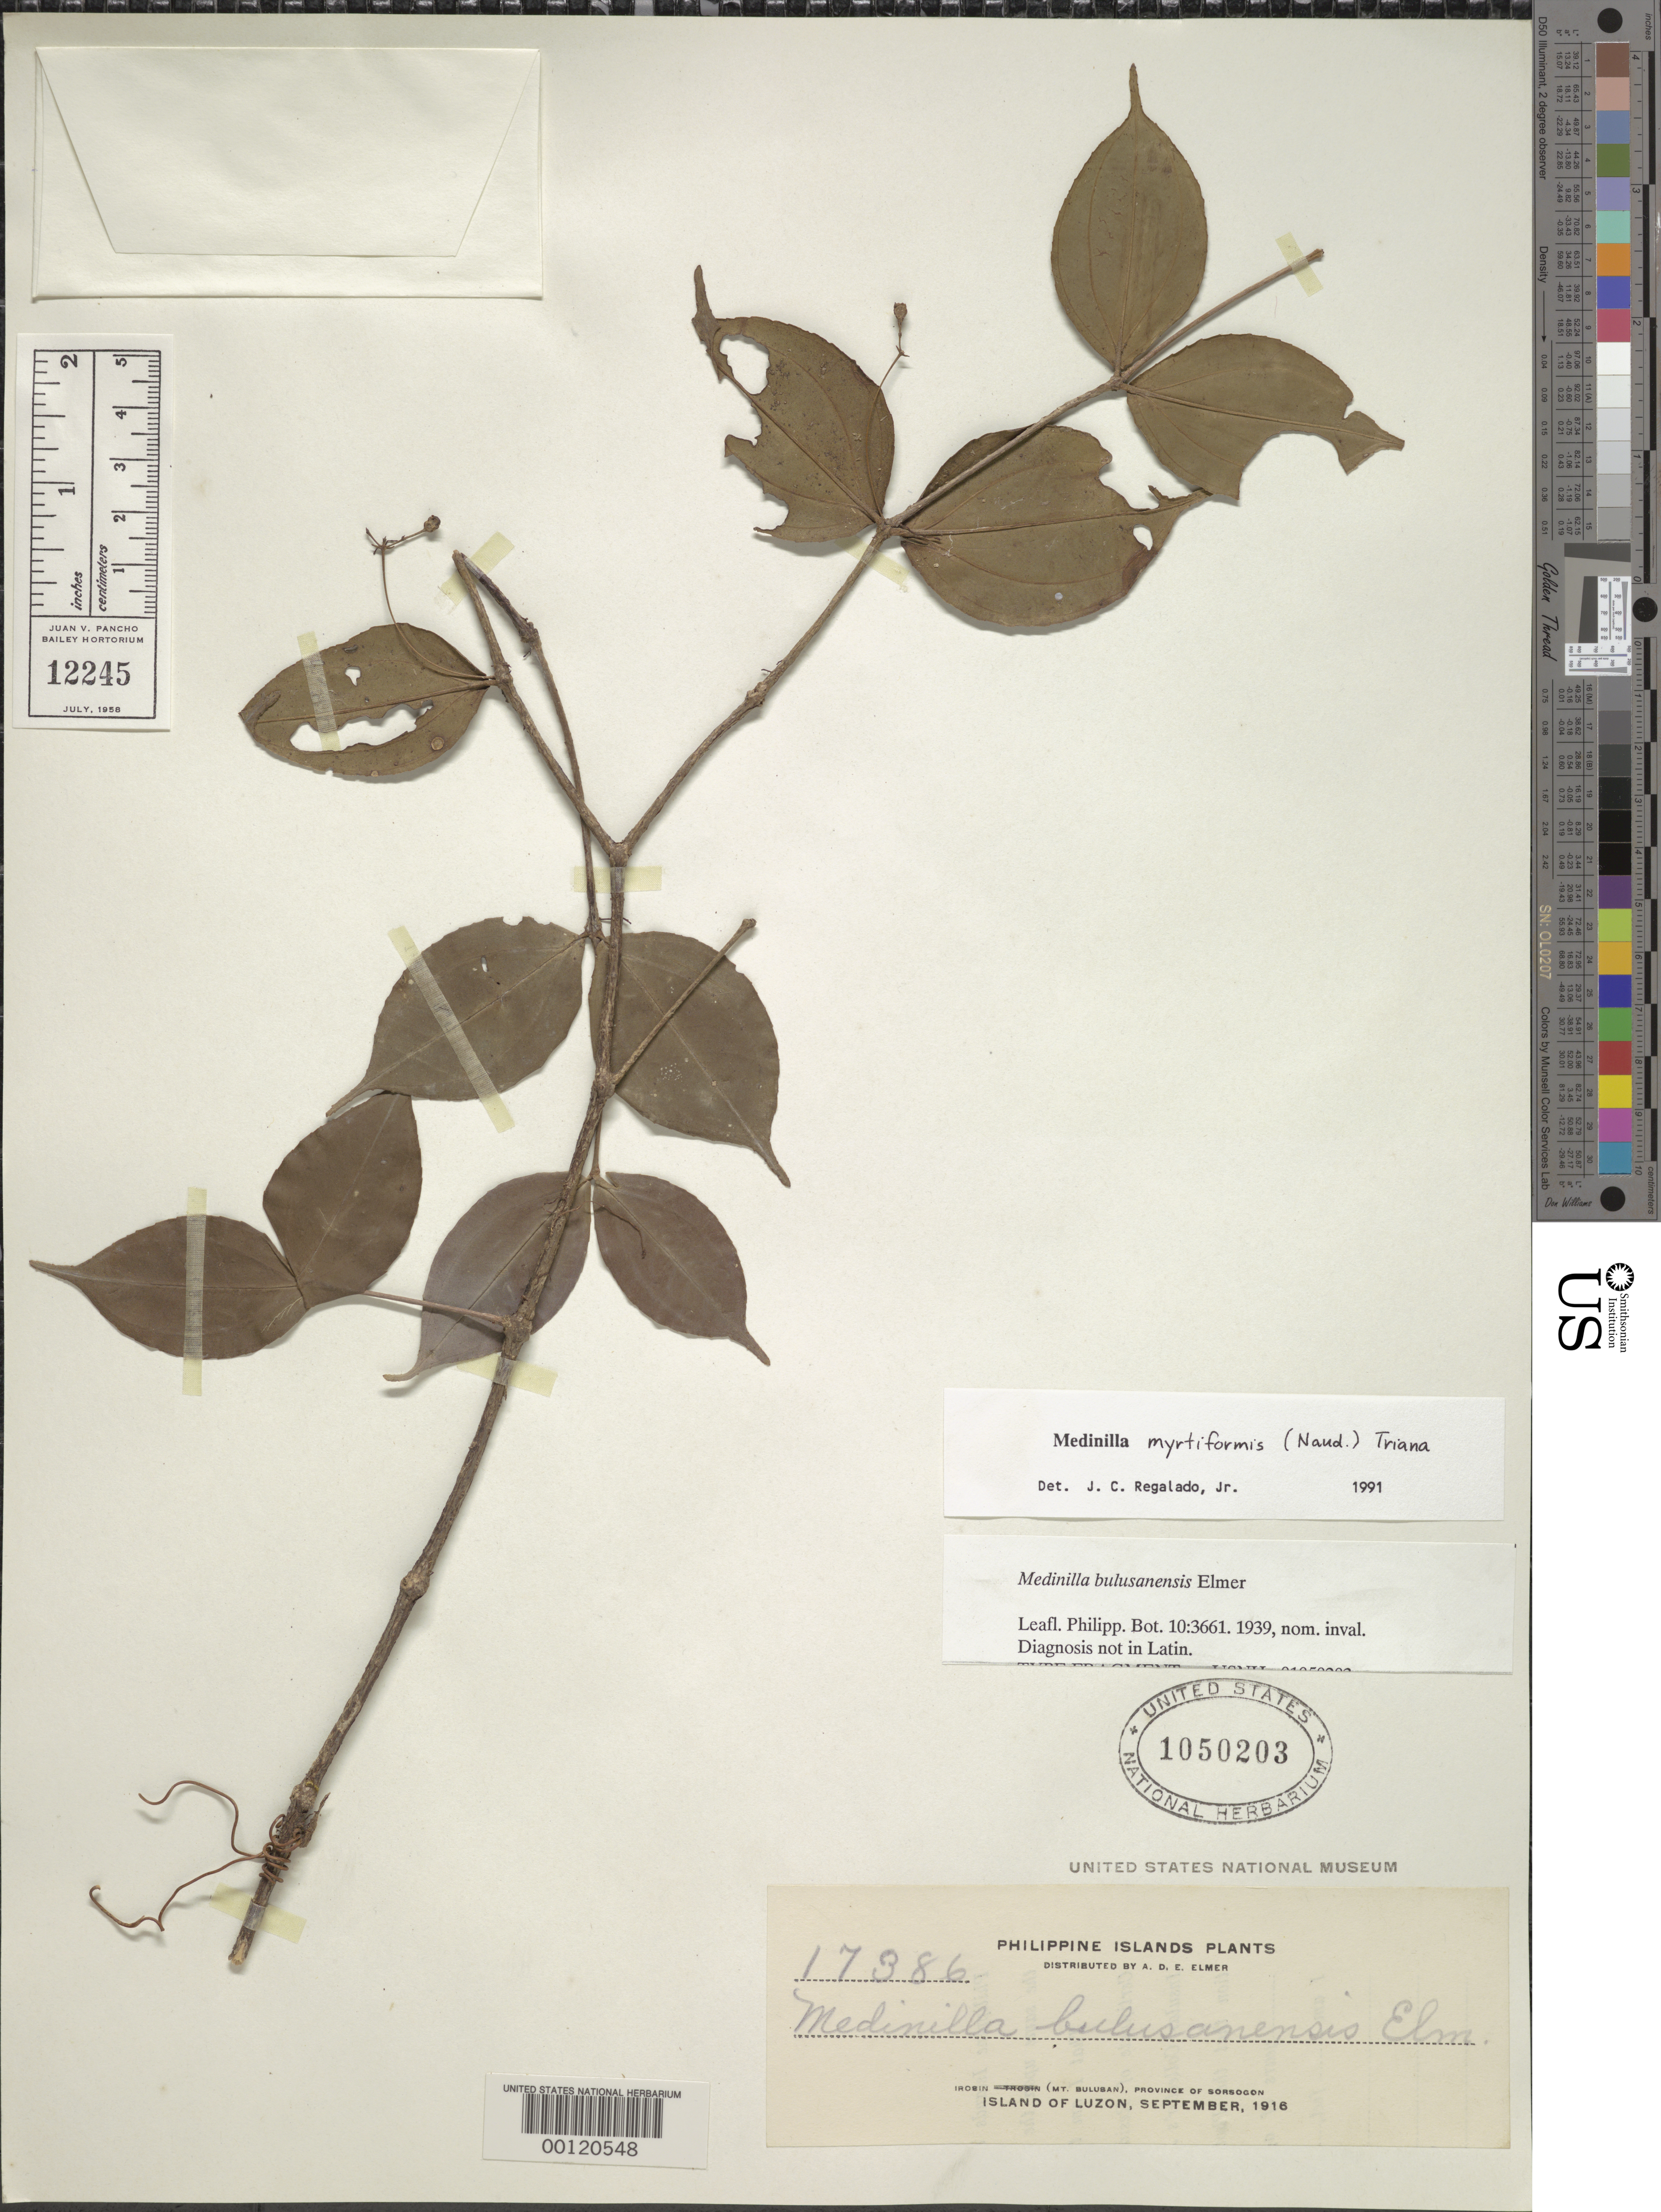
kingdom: Plantae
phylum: Tracheophyta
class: Magnoliopsida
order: Myrtales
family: Melastomataceae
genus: Medinilla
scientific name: Medinilla bulusanensis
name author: Elmer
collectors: A. D. E. Elmer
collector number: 17386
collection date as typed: Sep 1916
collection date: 1916-09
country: Philippines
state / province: Bicol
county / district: Sorsogon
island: Luzon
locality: Irosin, Mt. Bulusan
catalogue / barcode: US 1050203